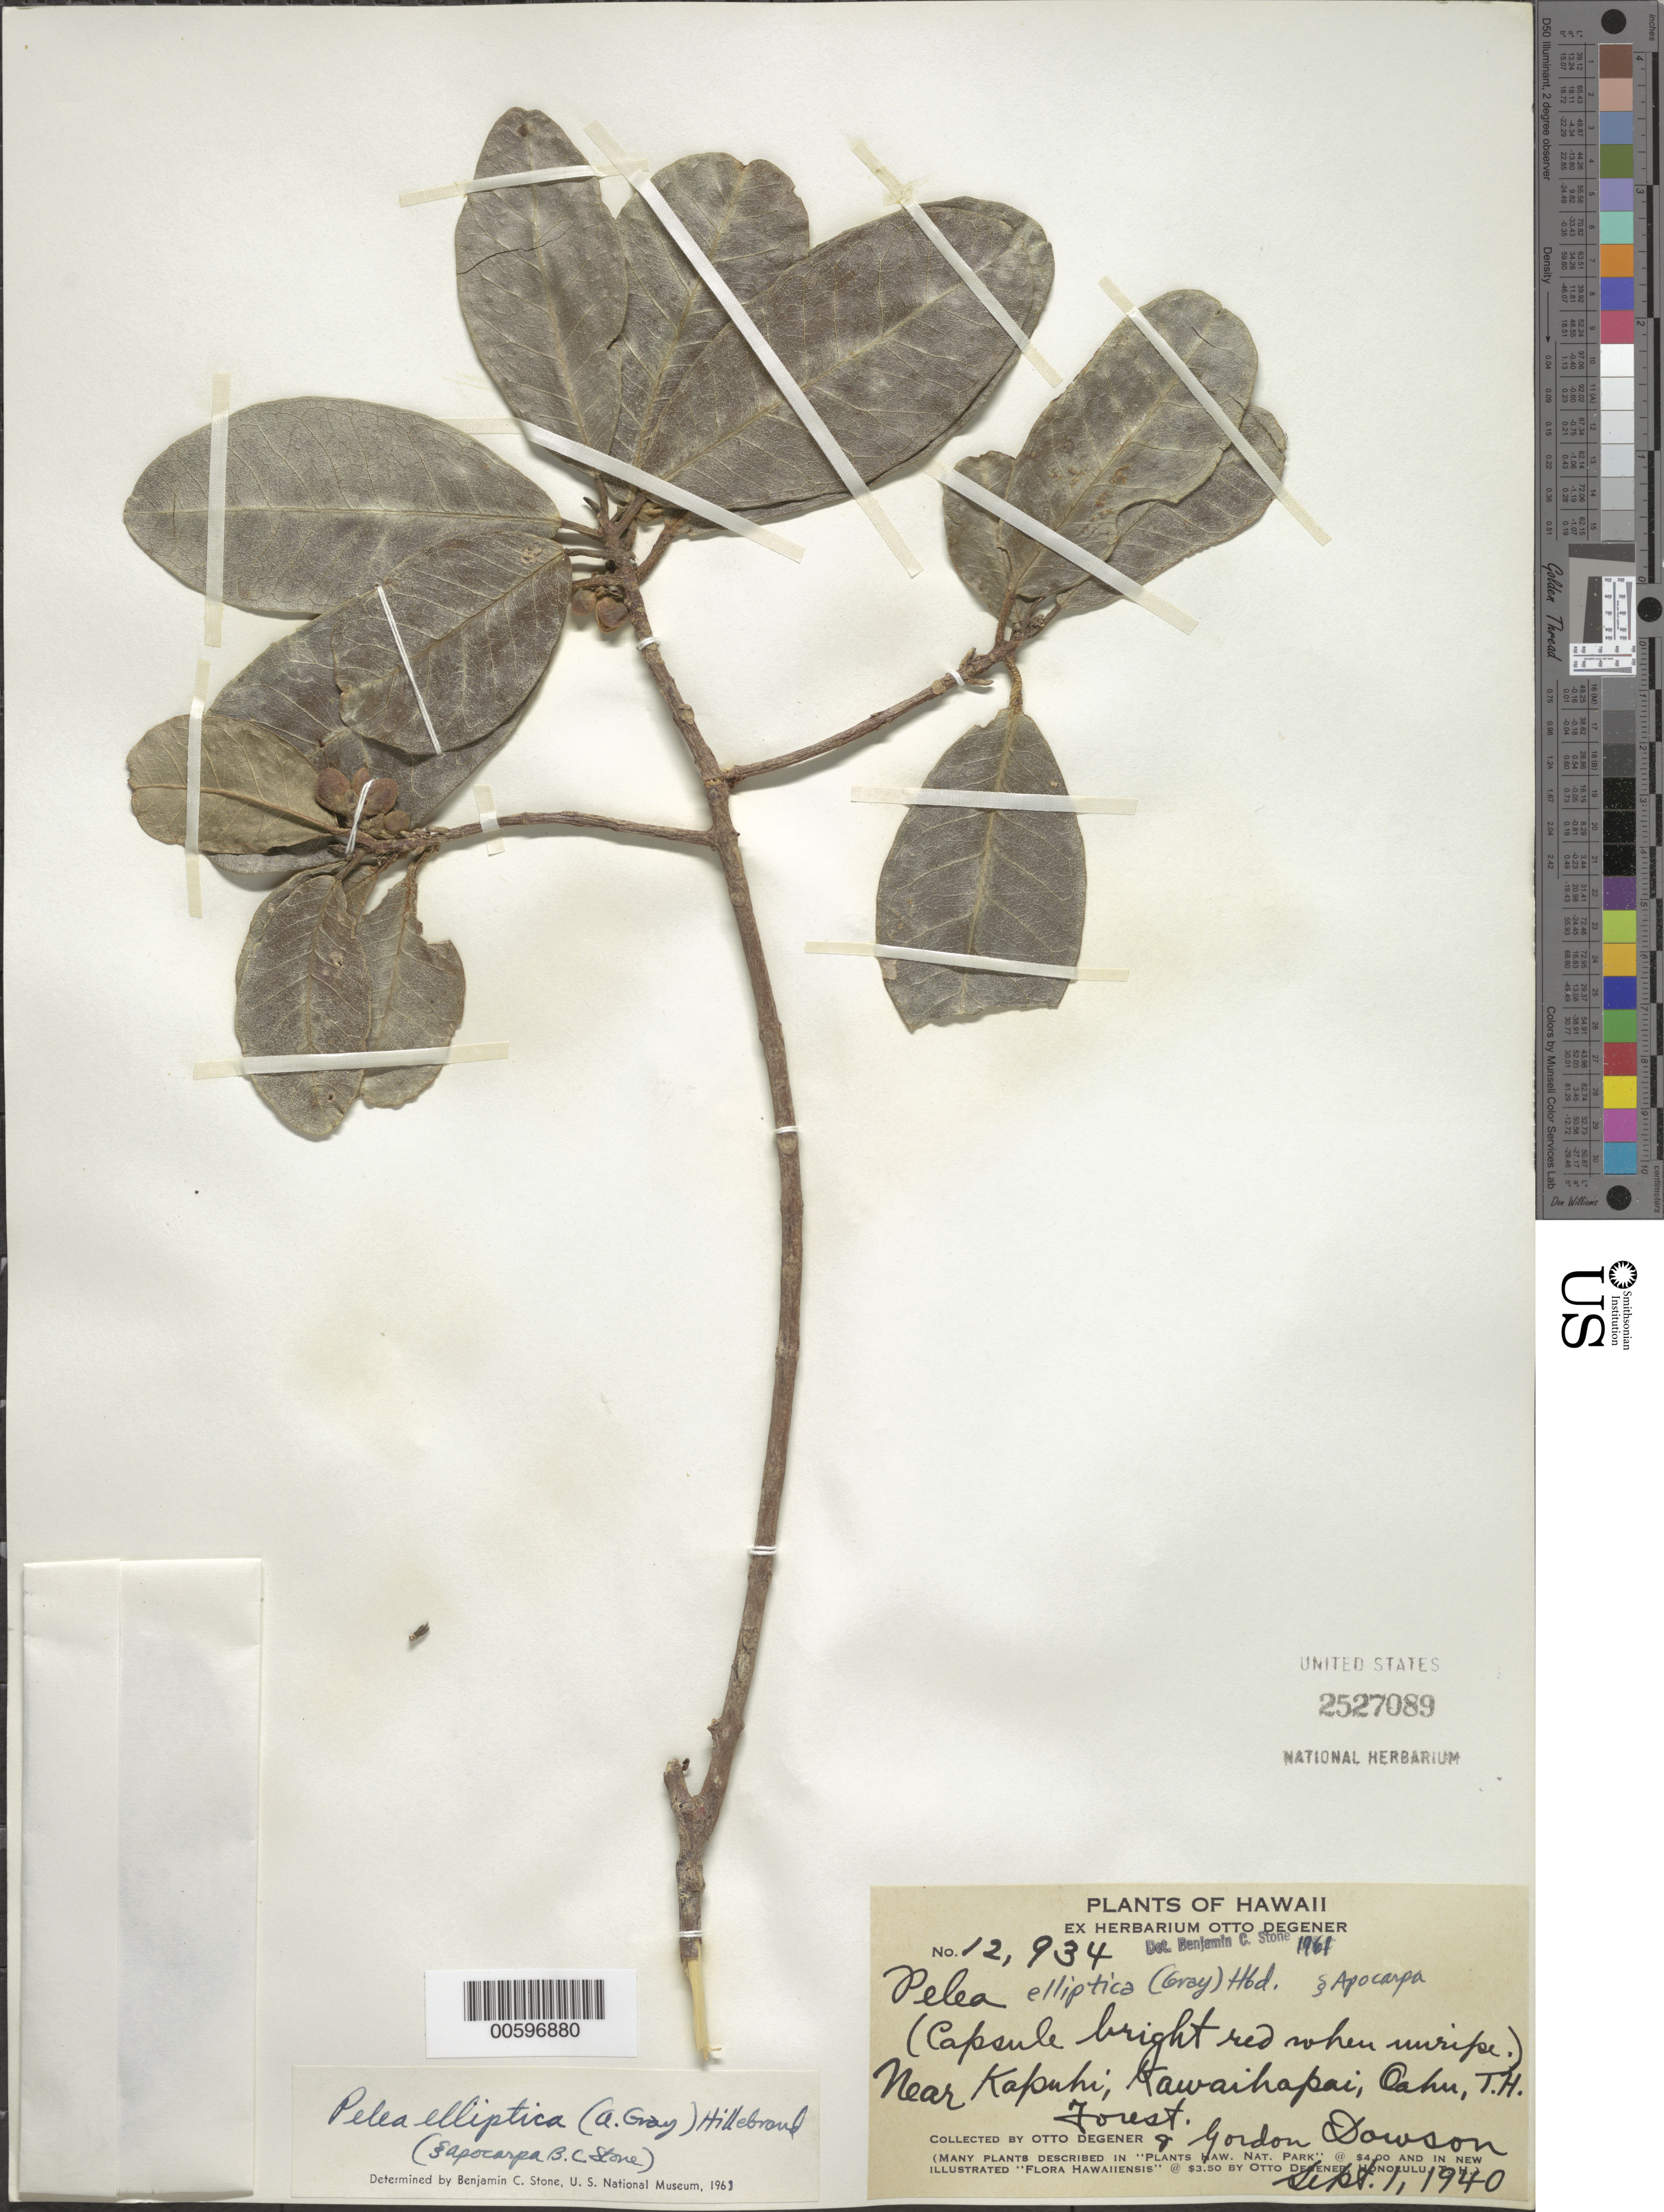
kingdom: Plantae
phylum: Tracheophyta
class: Magnoliopsida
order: Sapindales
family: Rutaceae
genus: Melicope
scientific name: Melicope elliptica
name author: A. Gray in Wilkes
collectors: O. Degener & G. Dawson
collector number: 12934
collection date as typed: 1 Sep 1940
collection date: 1940-09-01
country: United States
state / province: Hawaii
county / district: Honolulu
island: Oahu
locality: Near Kapuhi, Kawaihapai.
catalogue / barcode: US 2527089